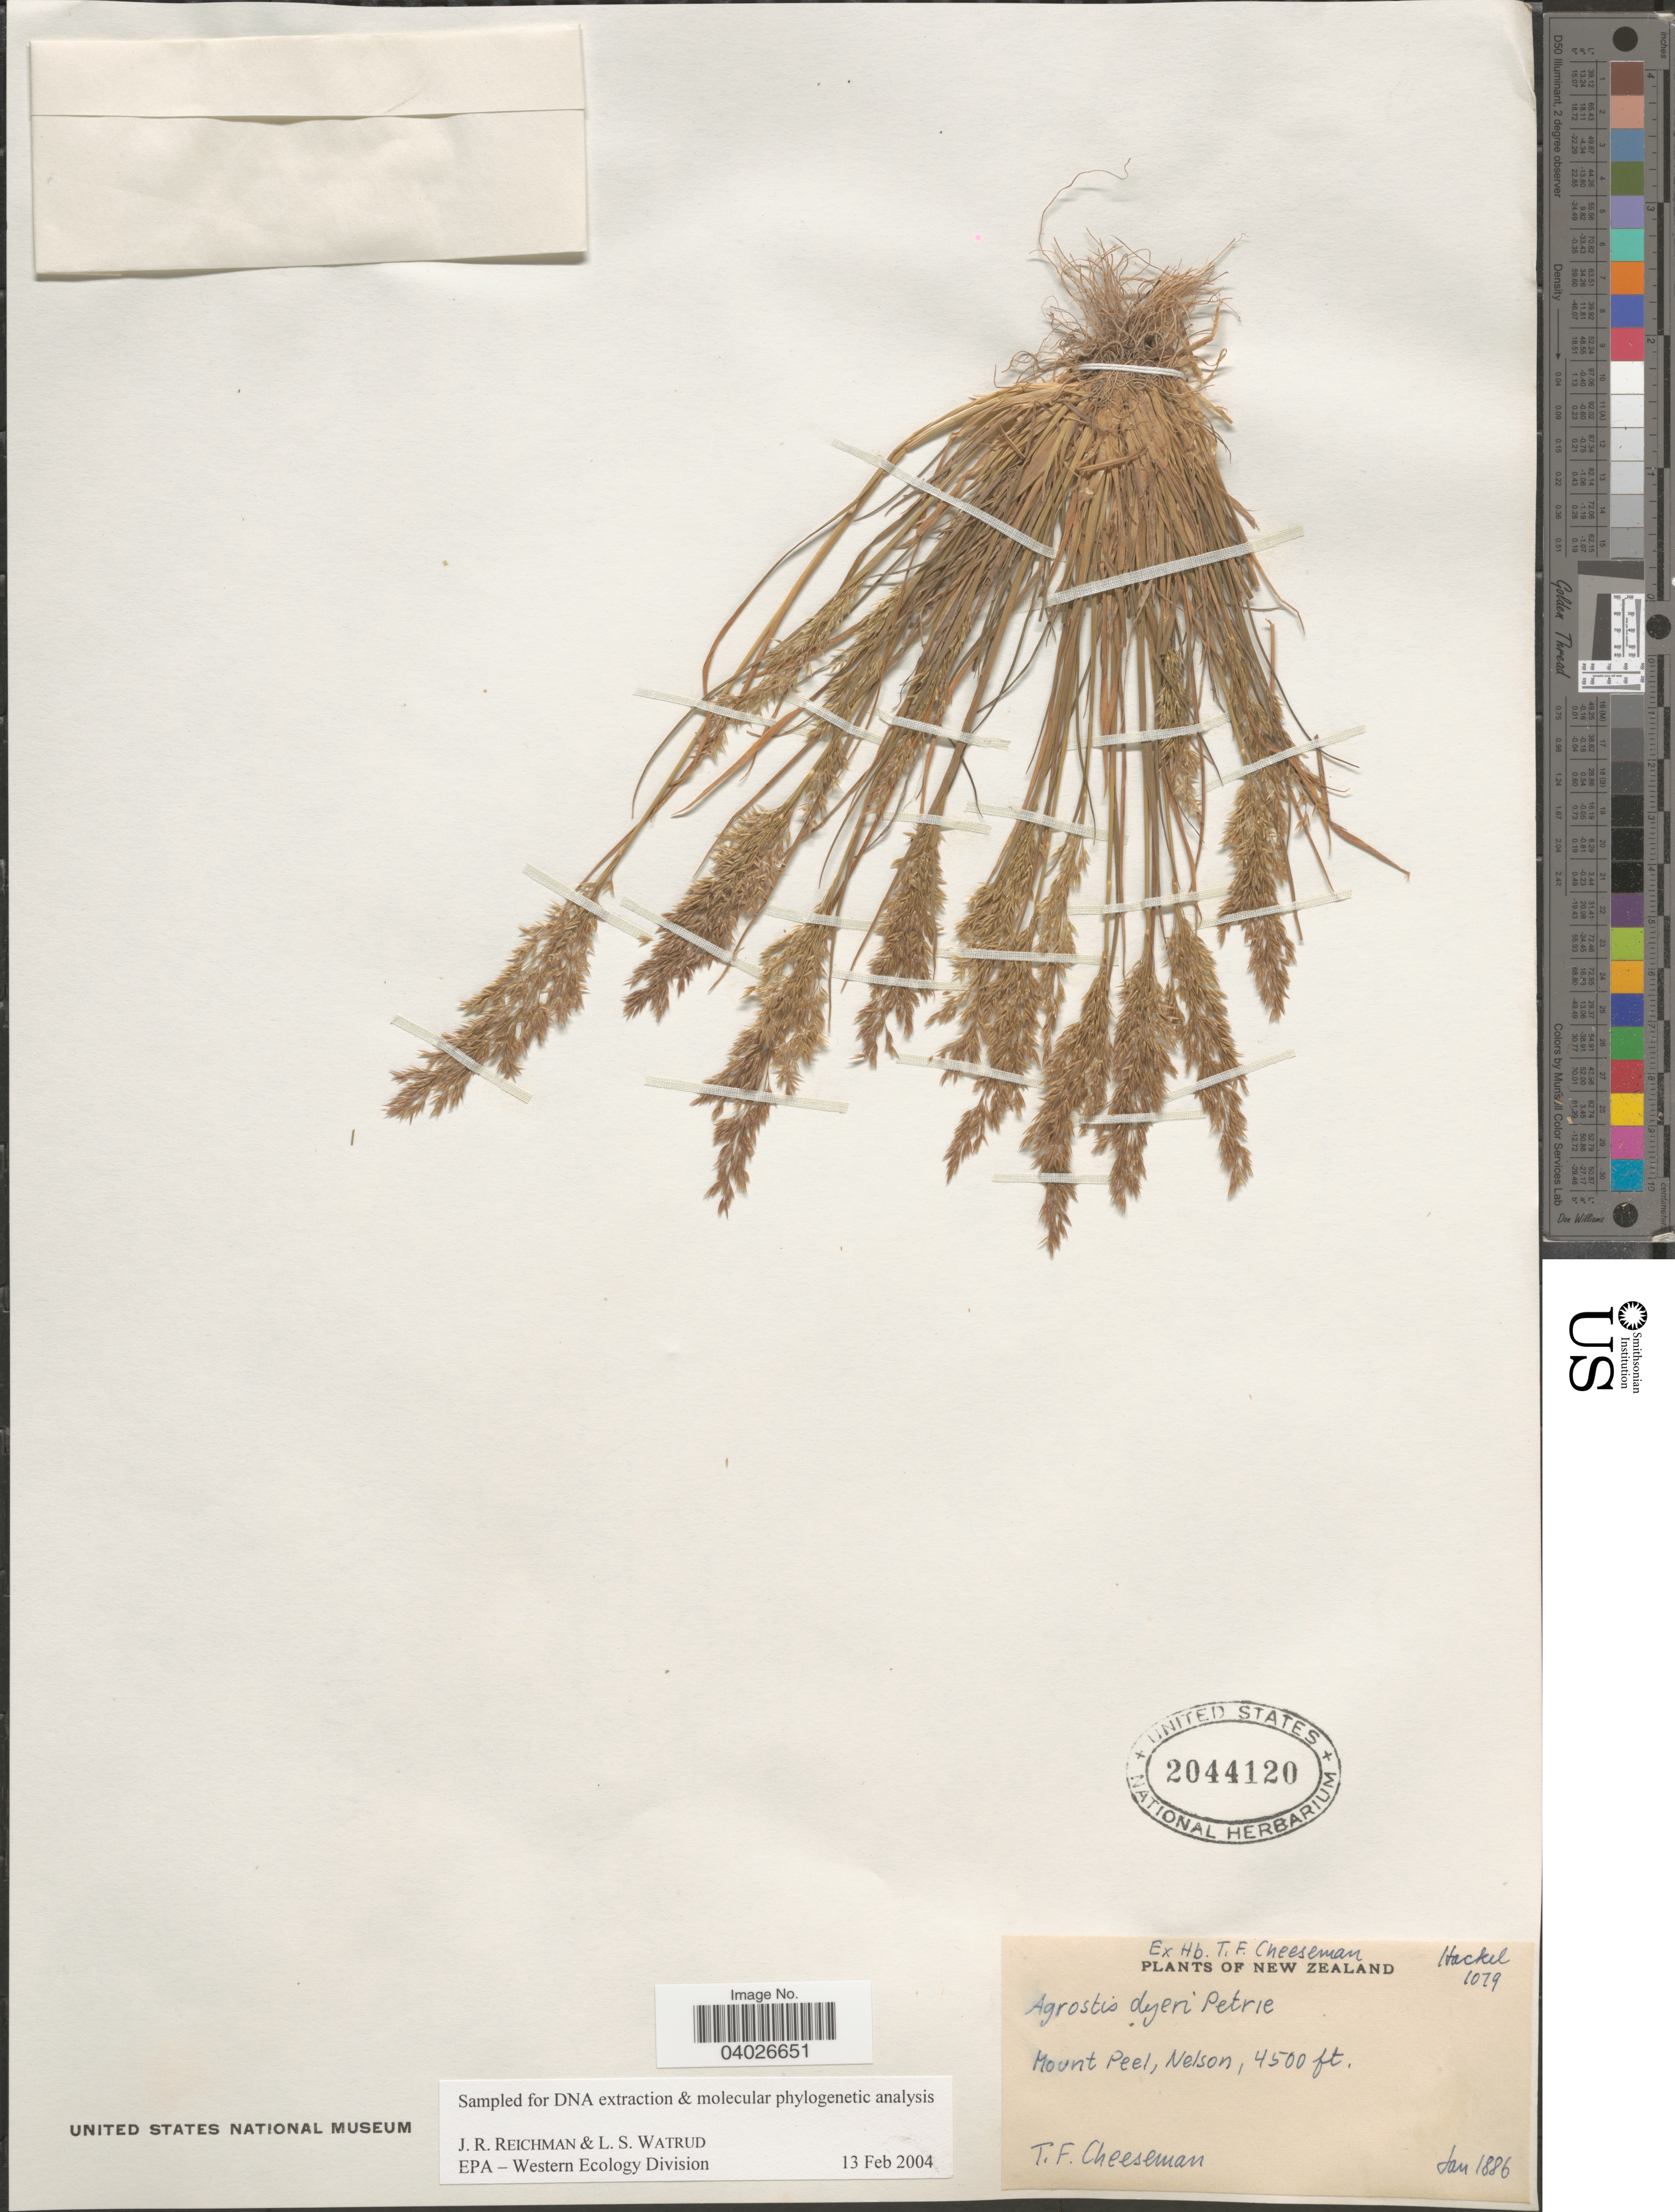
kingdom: Plantae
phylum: Tracheophyta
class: Liliopsida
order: Poales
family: Poaceae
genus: Agrostis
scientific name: Agrostis dyeri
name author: Petrie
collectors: -. Hackel & T. F. Cheeseman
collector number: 1079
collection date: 1886-01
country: New Zealand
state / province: Nelson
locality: Mount Peel, Nelson.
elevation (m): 1372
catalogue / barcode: US 2044120